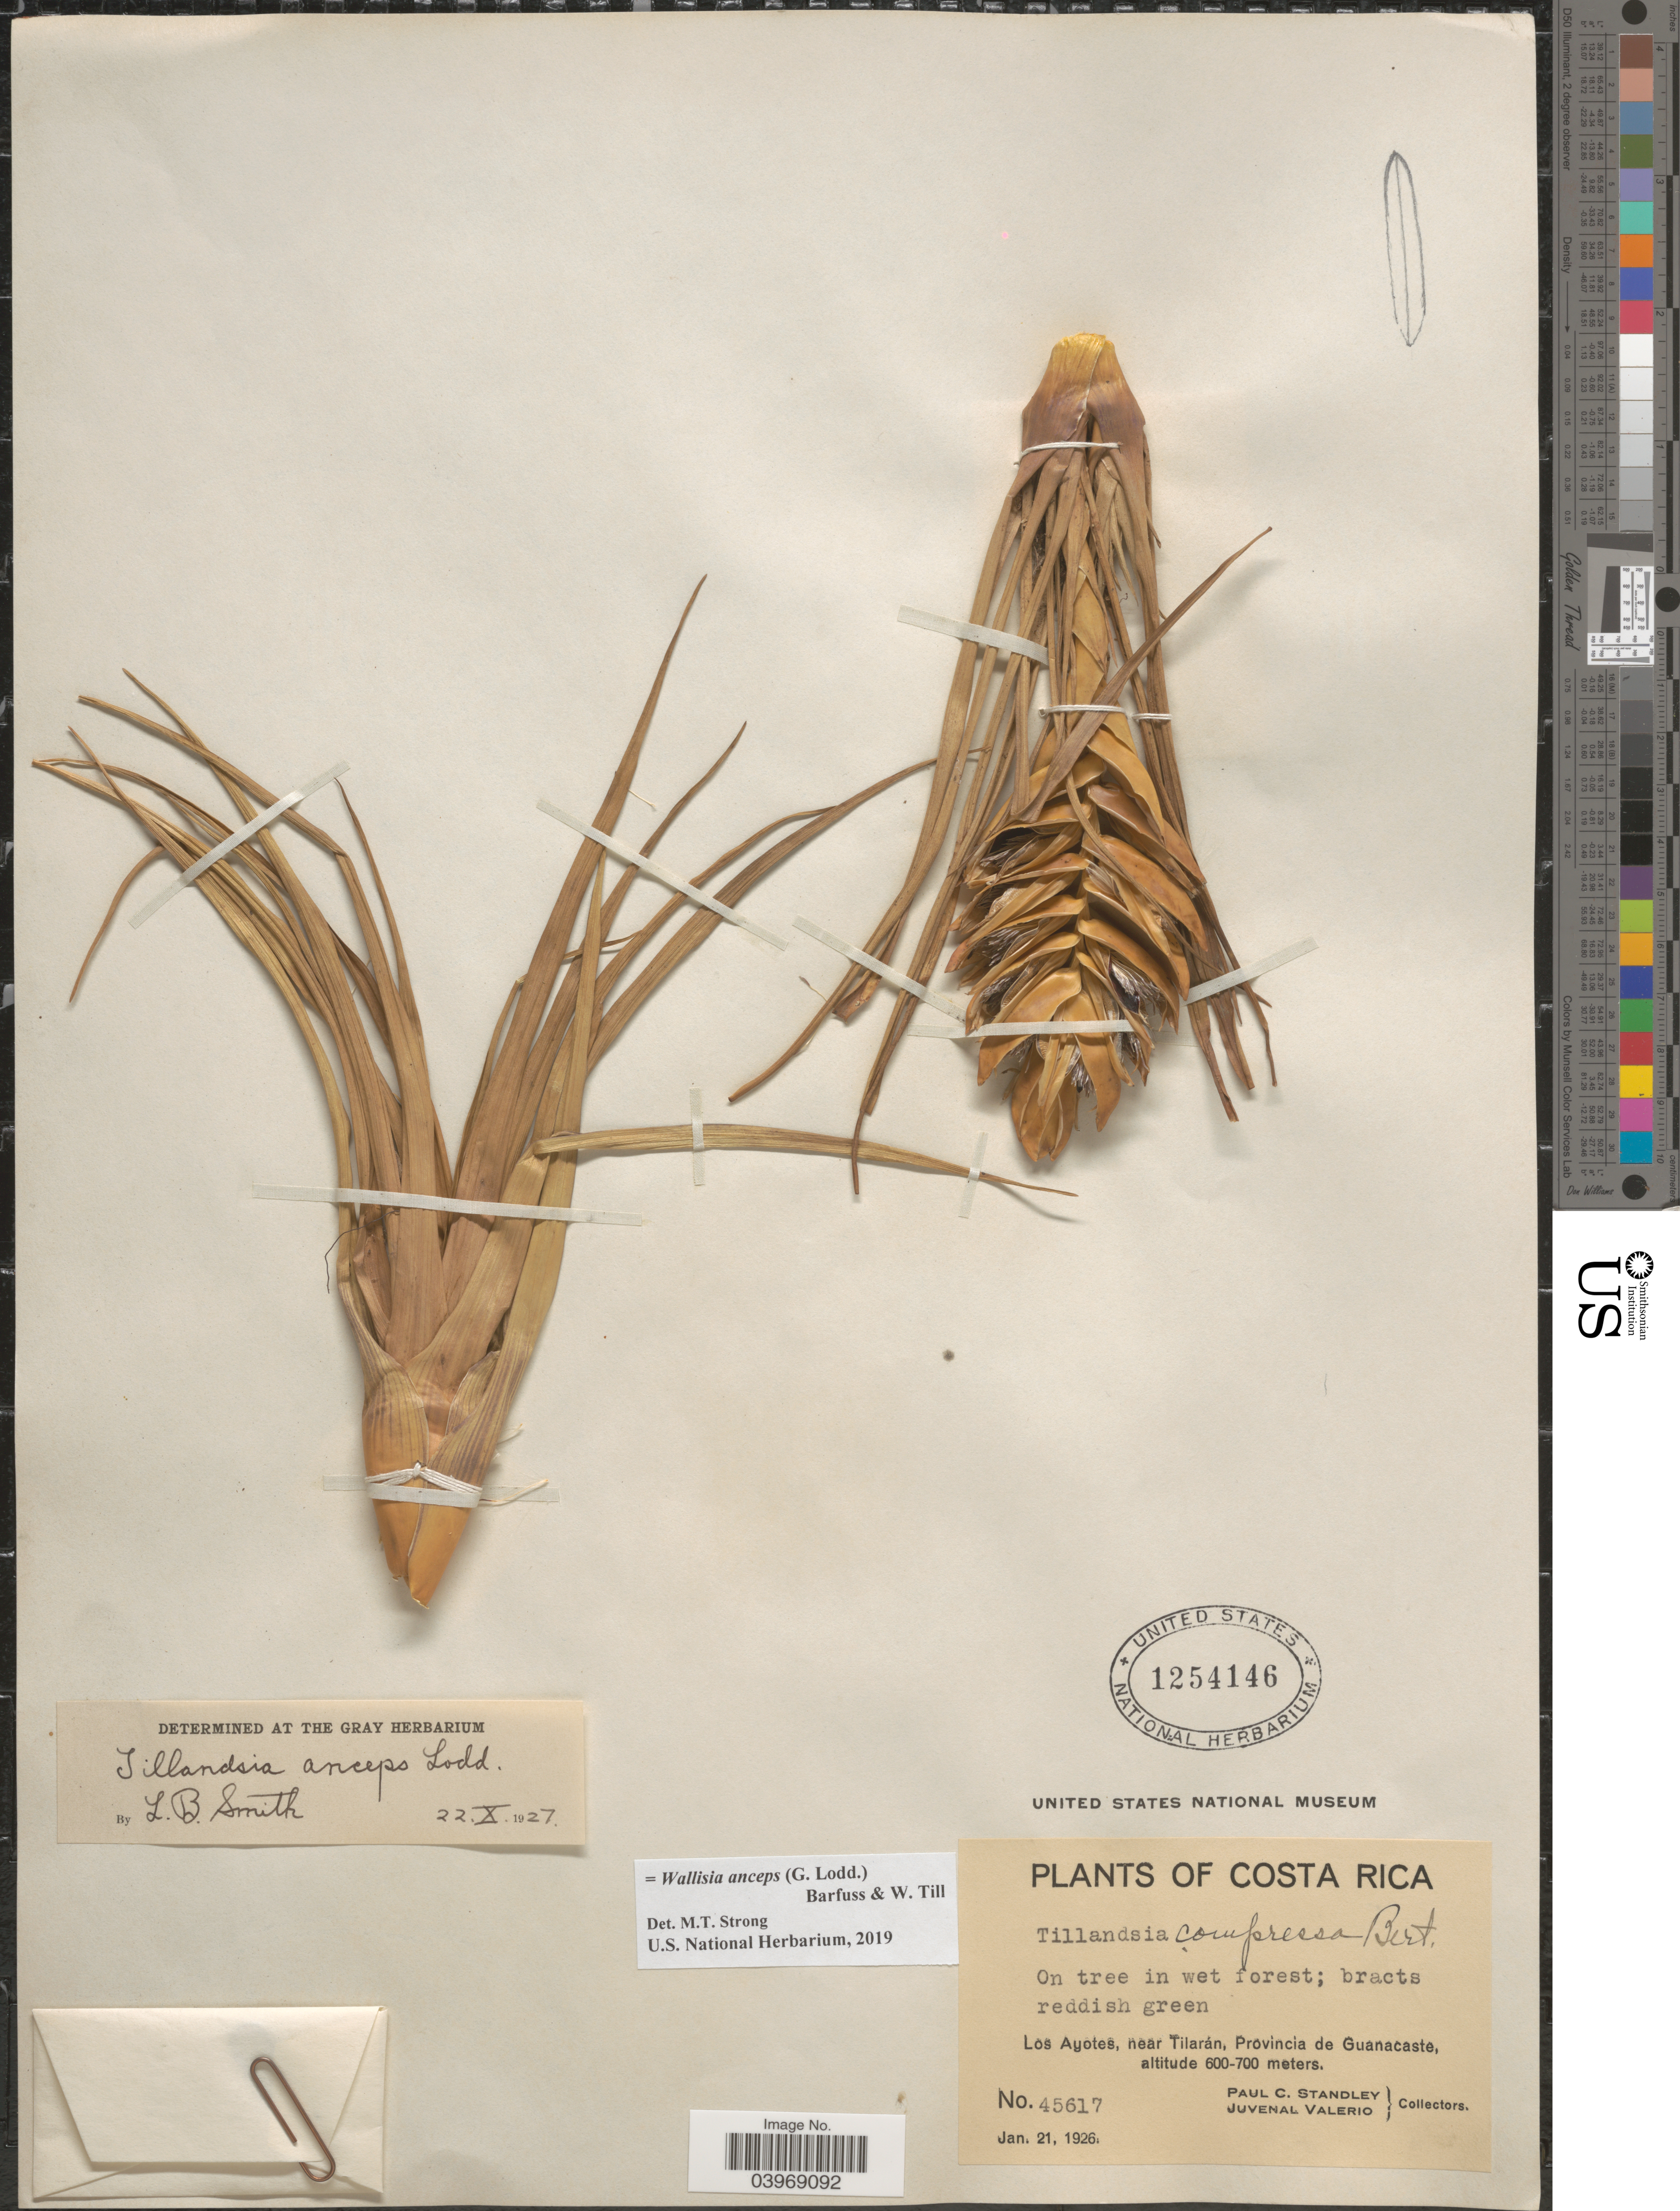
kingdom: Plantae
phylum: Tracheophyta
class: Liliopsida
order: Poales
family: Bromeliaceae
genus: Wallisia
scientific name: Wallisia anceps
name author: (G. Lodd.) Barfuss & W. Till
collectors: P. C. Standley & J. Valerio R.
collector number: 45617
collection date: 1926-01-21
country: Costa Rica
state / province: Guanacaste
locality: Los Ayotes, near Tilarán.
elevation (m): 600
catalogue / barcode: US 1254146